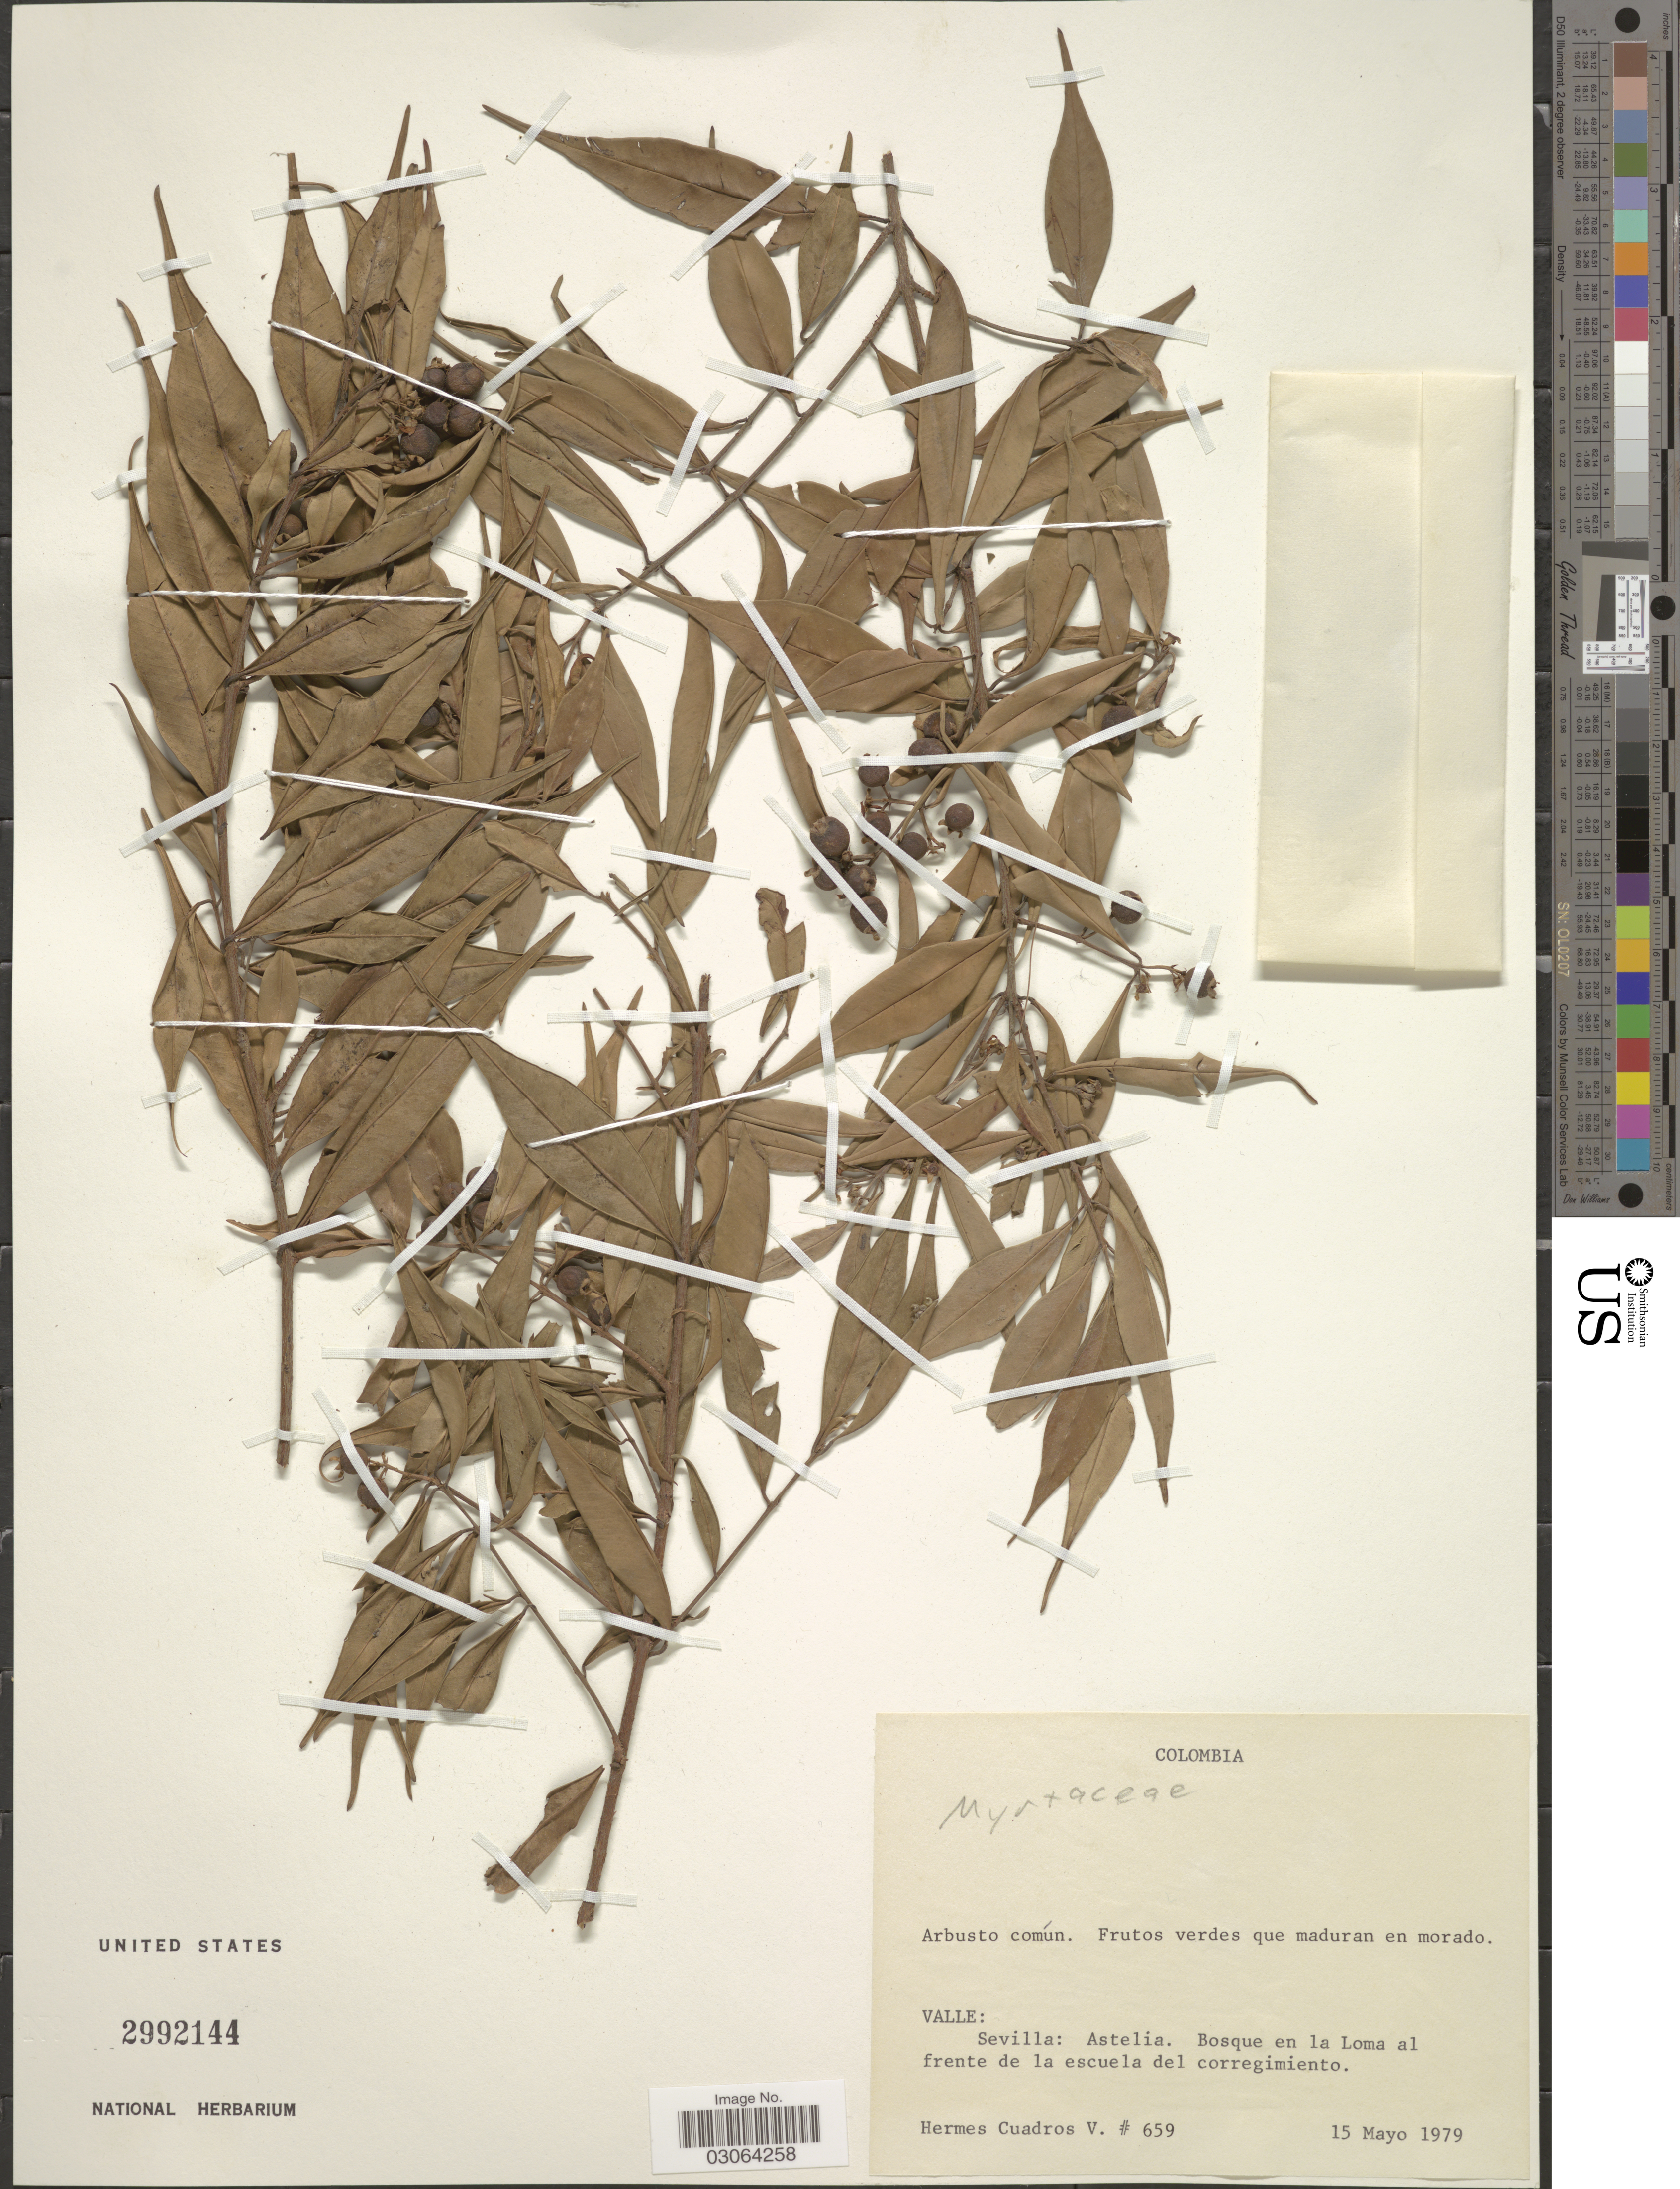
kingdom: Plantae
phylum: Tracheophyta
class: Magnoliopsida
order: Myrtales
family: Myrtaceae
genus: Eugenia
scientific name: Eugenia biflora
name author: (L.) DC.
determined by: Parra-O, Carlos A., Instituto de Ciencias Naturales - Universidad Nacional de Colombia (COLOMBIA)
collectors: H. Cuadros V.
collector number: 659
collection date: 1979-05-15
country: Colombia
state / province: Valle del Cauca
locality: Valle: Sevilla: Astelia, Bosque en la Loma al frente de la escuela del corregimiento.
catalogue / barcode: US 2992144